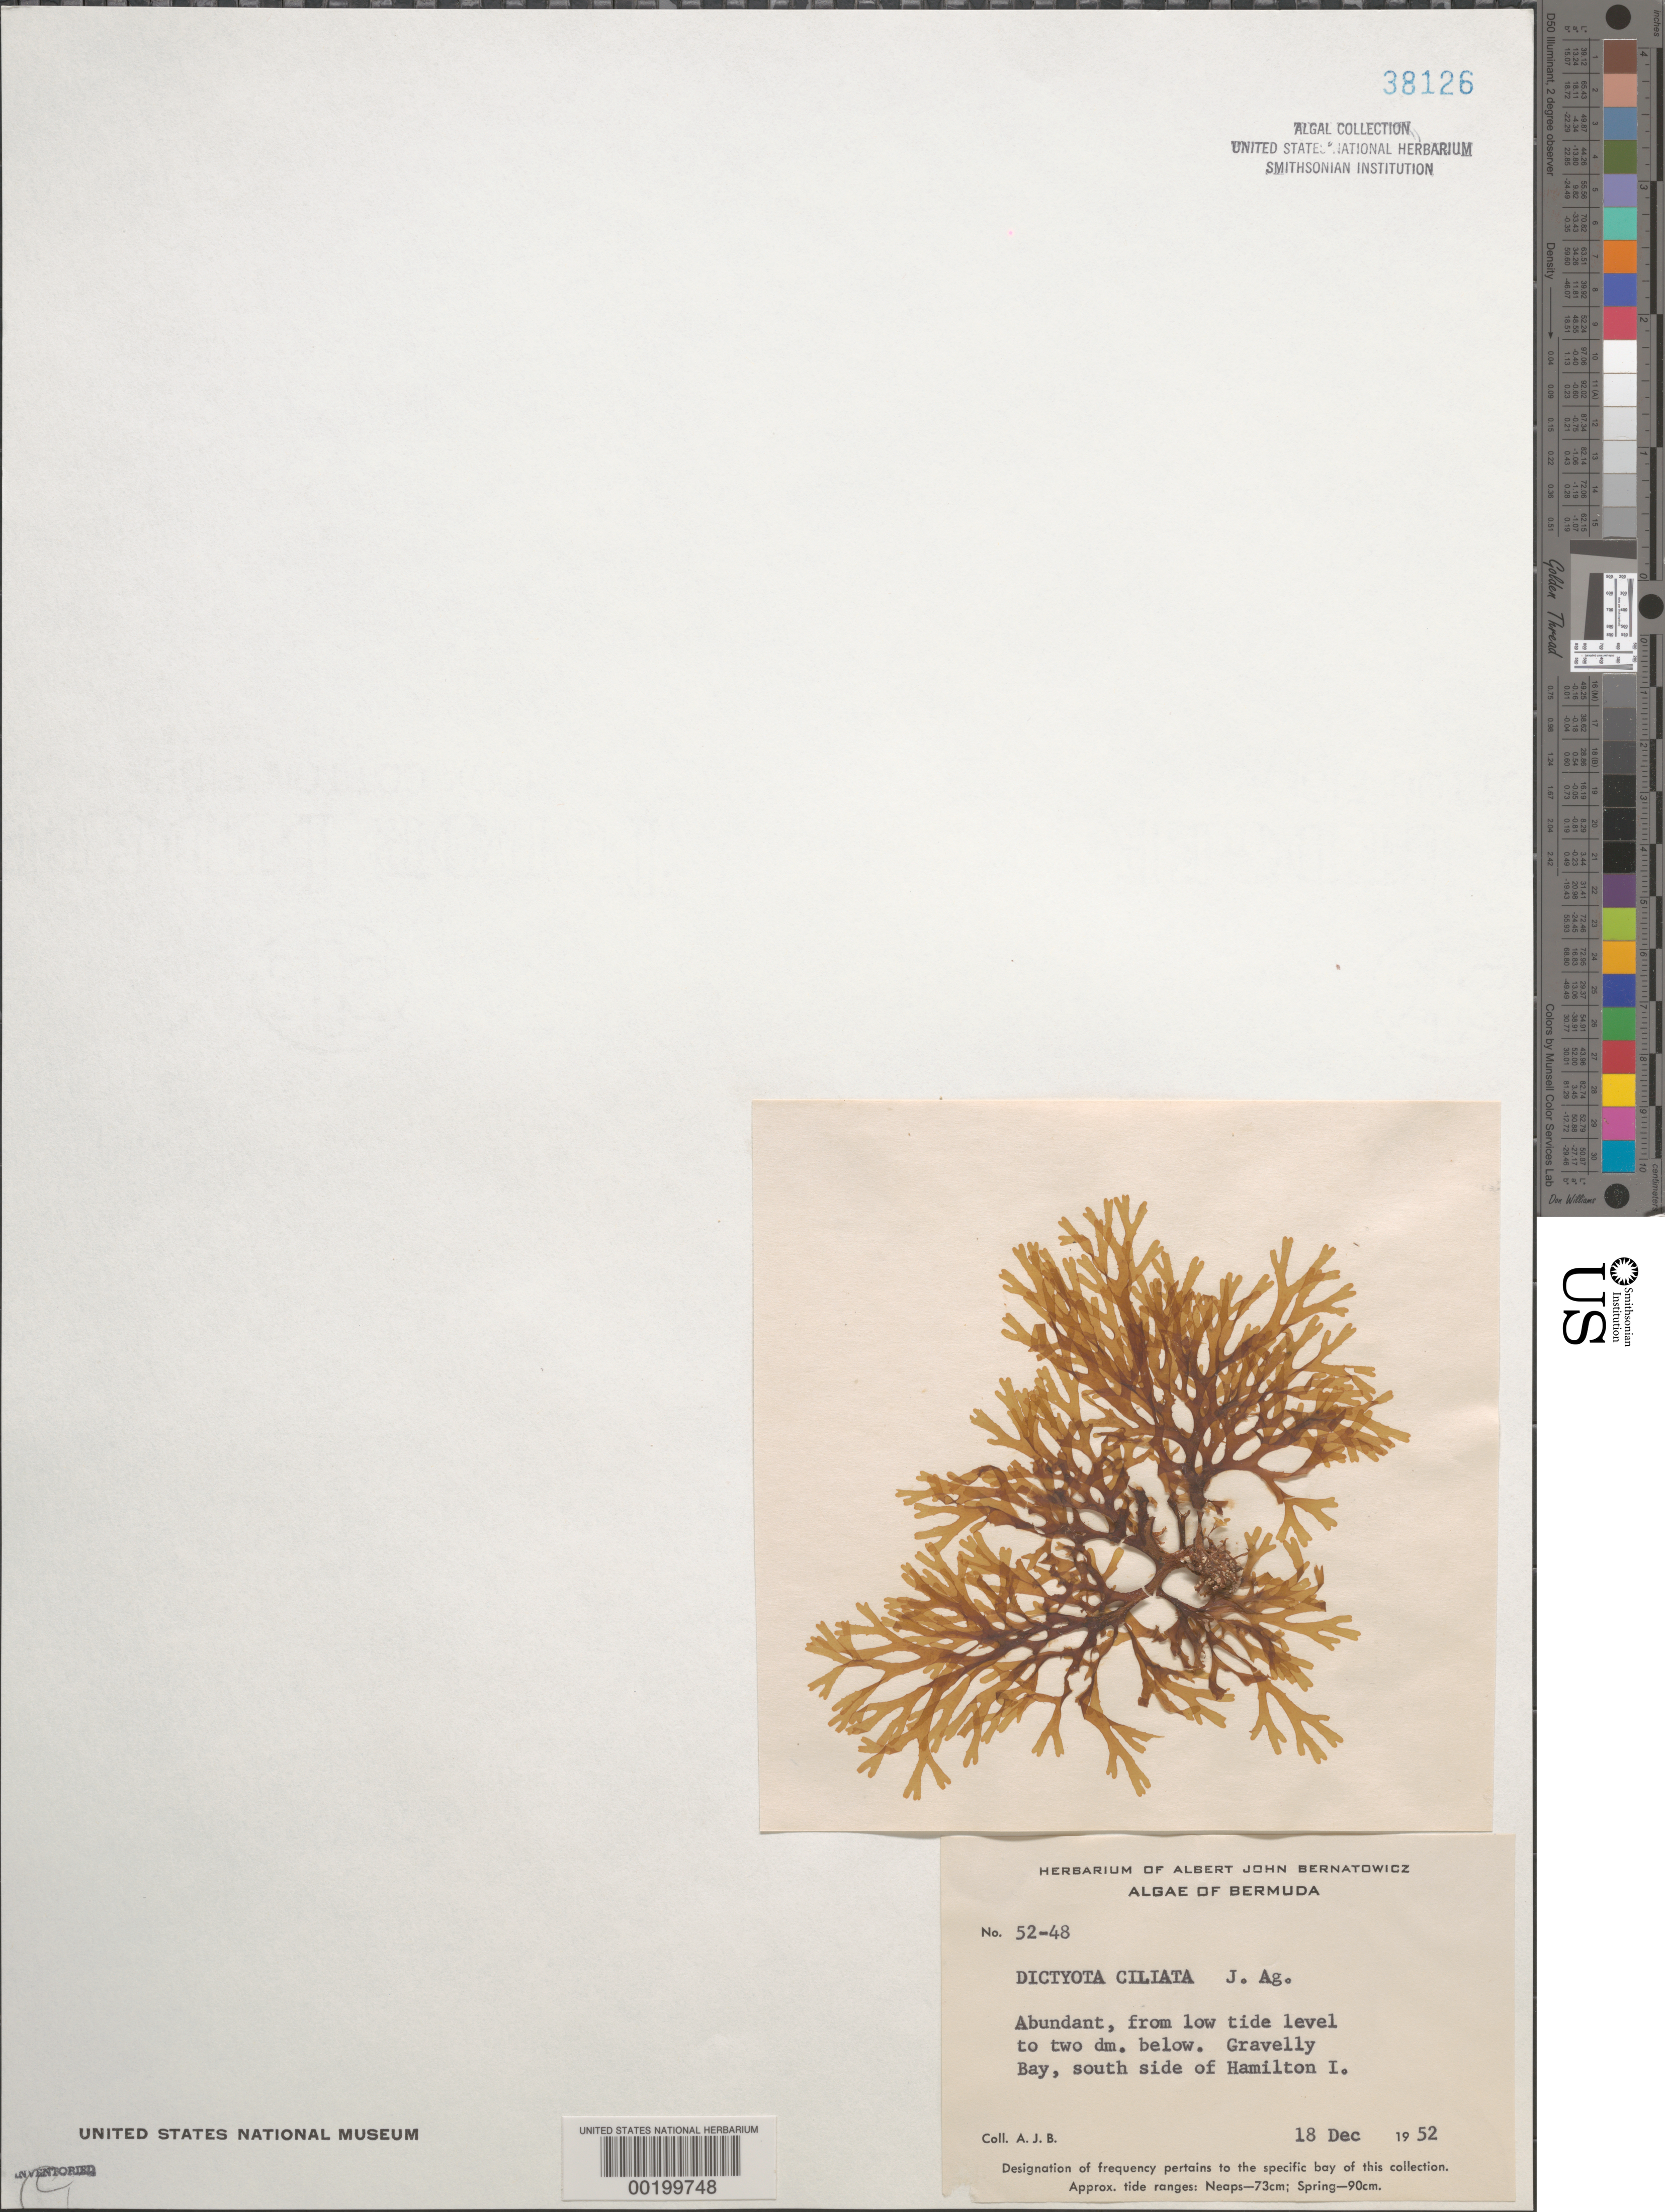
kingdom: Chromista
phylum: Ochrophyta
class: Phaeophyceae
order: Dictyotales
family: Dictyotaceae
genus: Dictyota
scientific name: Dictyota ciliolata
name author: Sond. ex Kütz.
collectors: A. Bernatowicz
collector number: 52-48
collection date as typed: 18 Dec 1952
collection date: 1952-12-18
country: Bermuda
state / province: Smithʼs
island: Bermuda Island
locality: Gravelly Bay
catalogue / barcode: US 38126